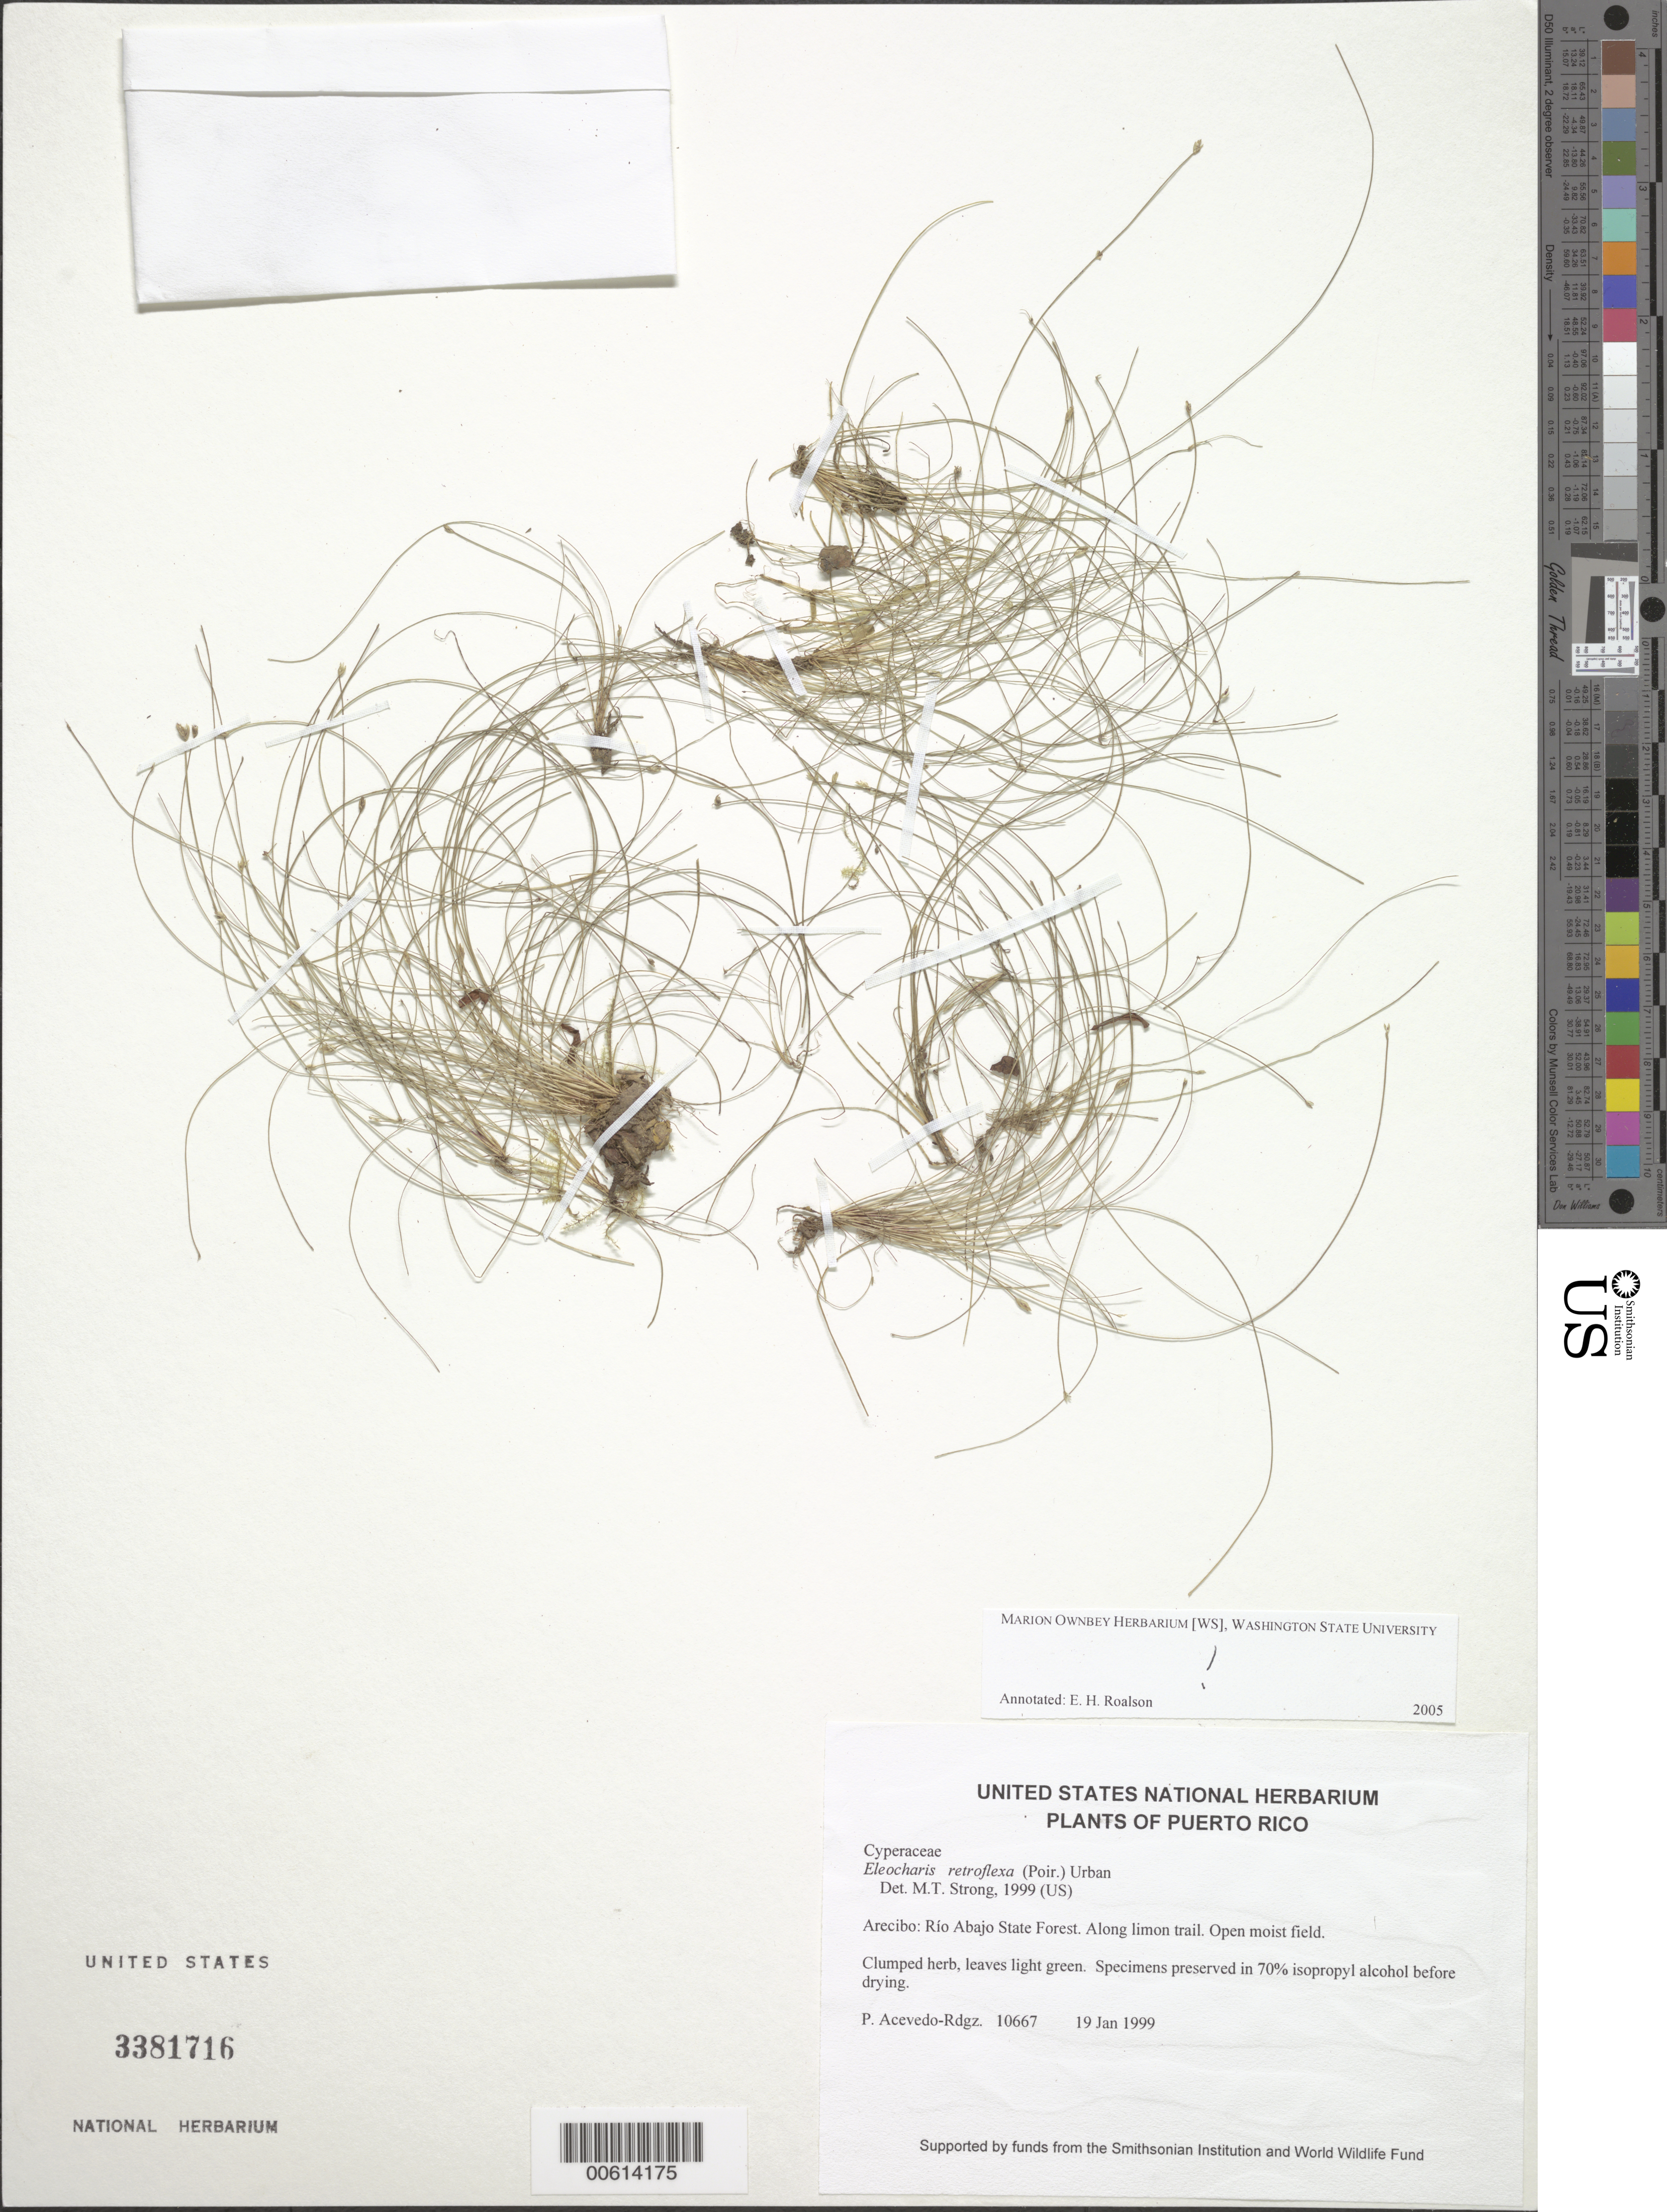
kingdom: Plantae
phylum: Tracheophyta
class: Liliopsida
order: Poales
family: Cyperaceae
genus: Eleocharis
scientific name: Eleocharis retroflexa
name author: (Poir.) Urb.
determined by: Strong, M. T., (US), Smithsonian Institution - National Museum of Natural History (UNITED STATES)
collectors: P. Acevedo-Rodr.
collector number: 10667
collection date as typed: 19 Jan 1999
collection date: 1999-01-19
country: Puerto Rico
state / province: Arecibo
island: Puerto Rico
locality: Arecibo; Río Abajo State Forest. Along limon trail.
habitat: Open moist field.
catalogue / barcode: US 3381716